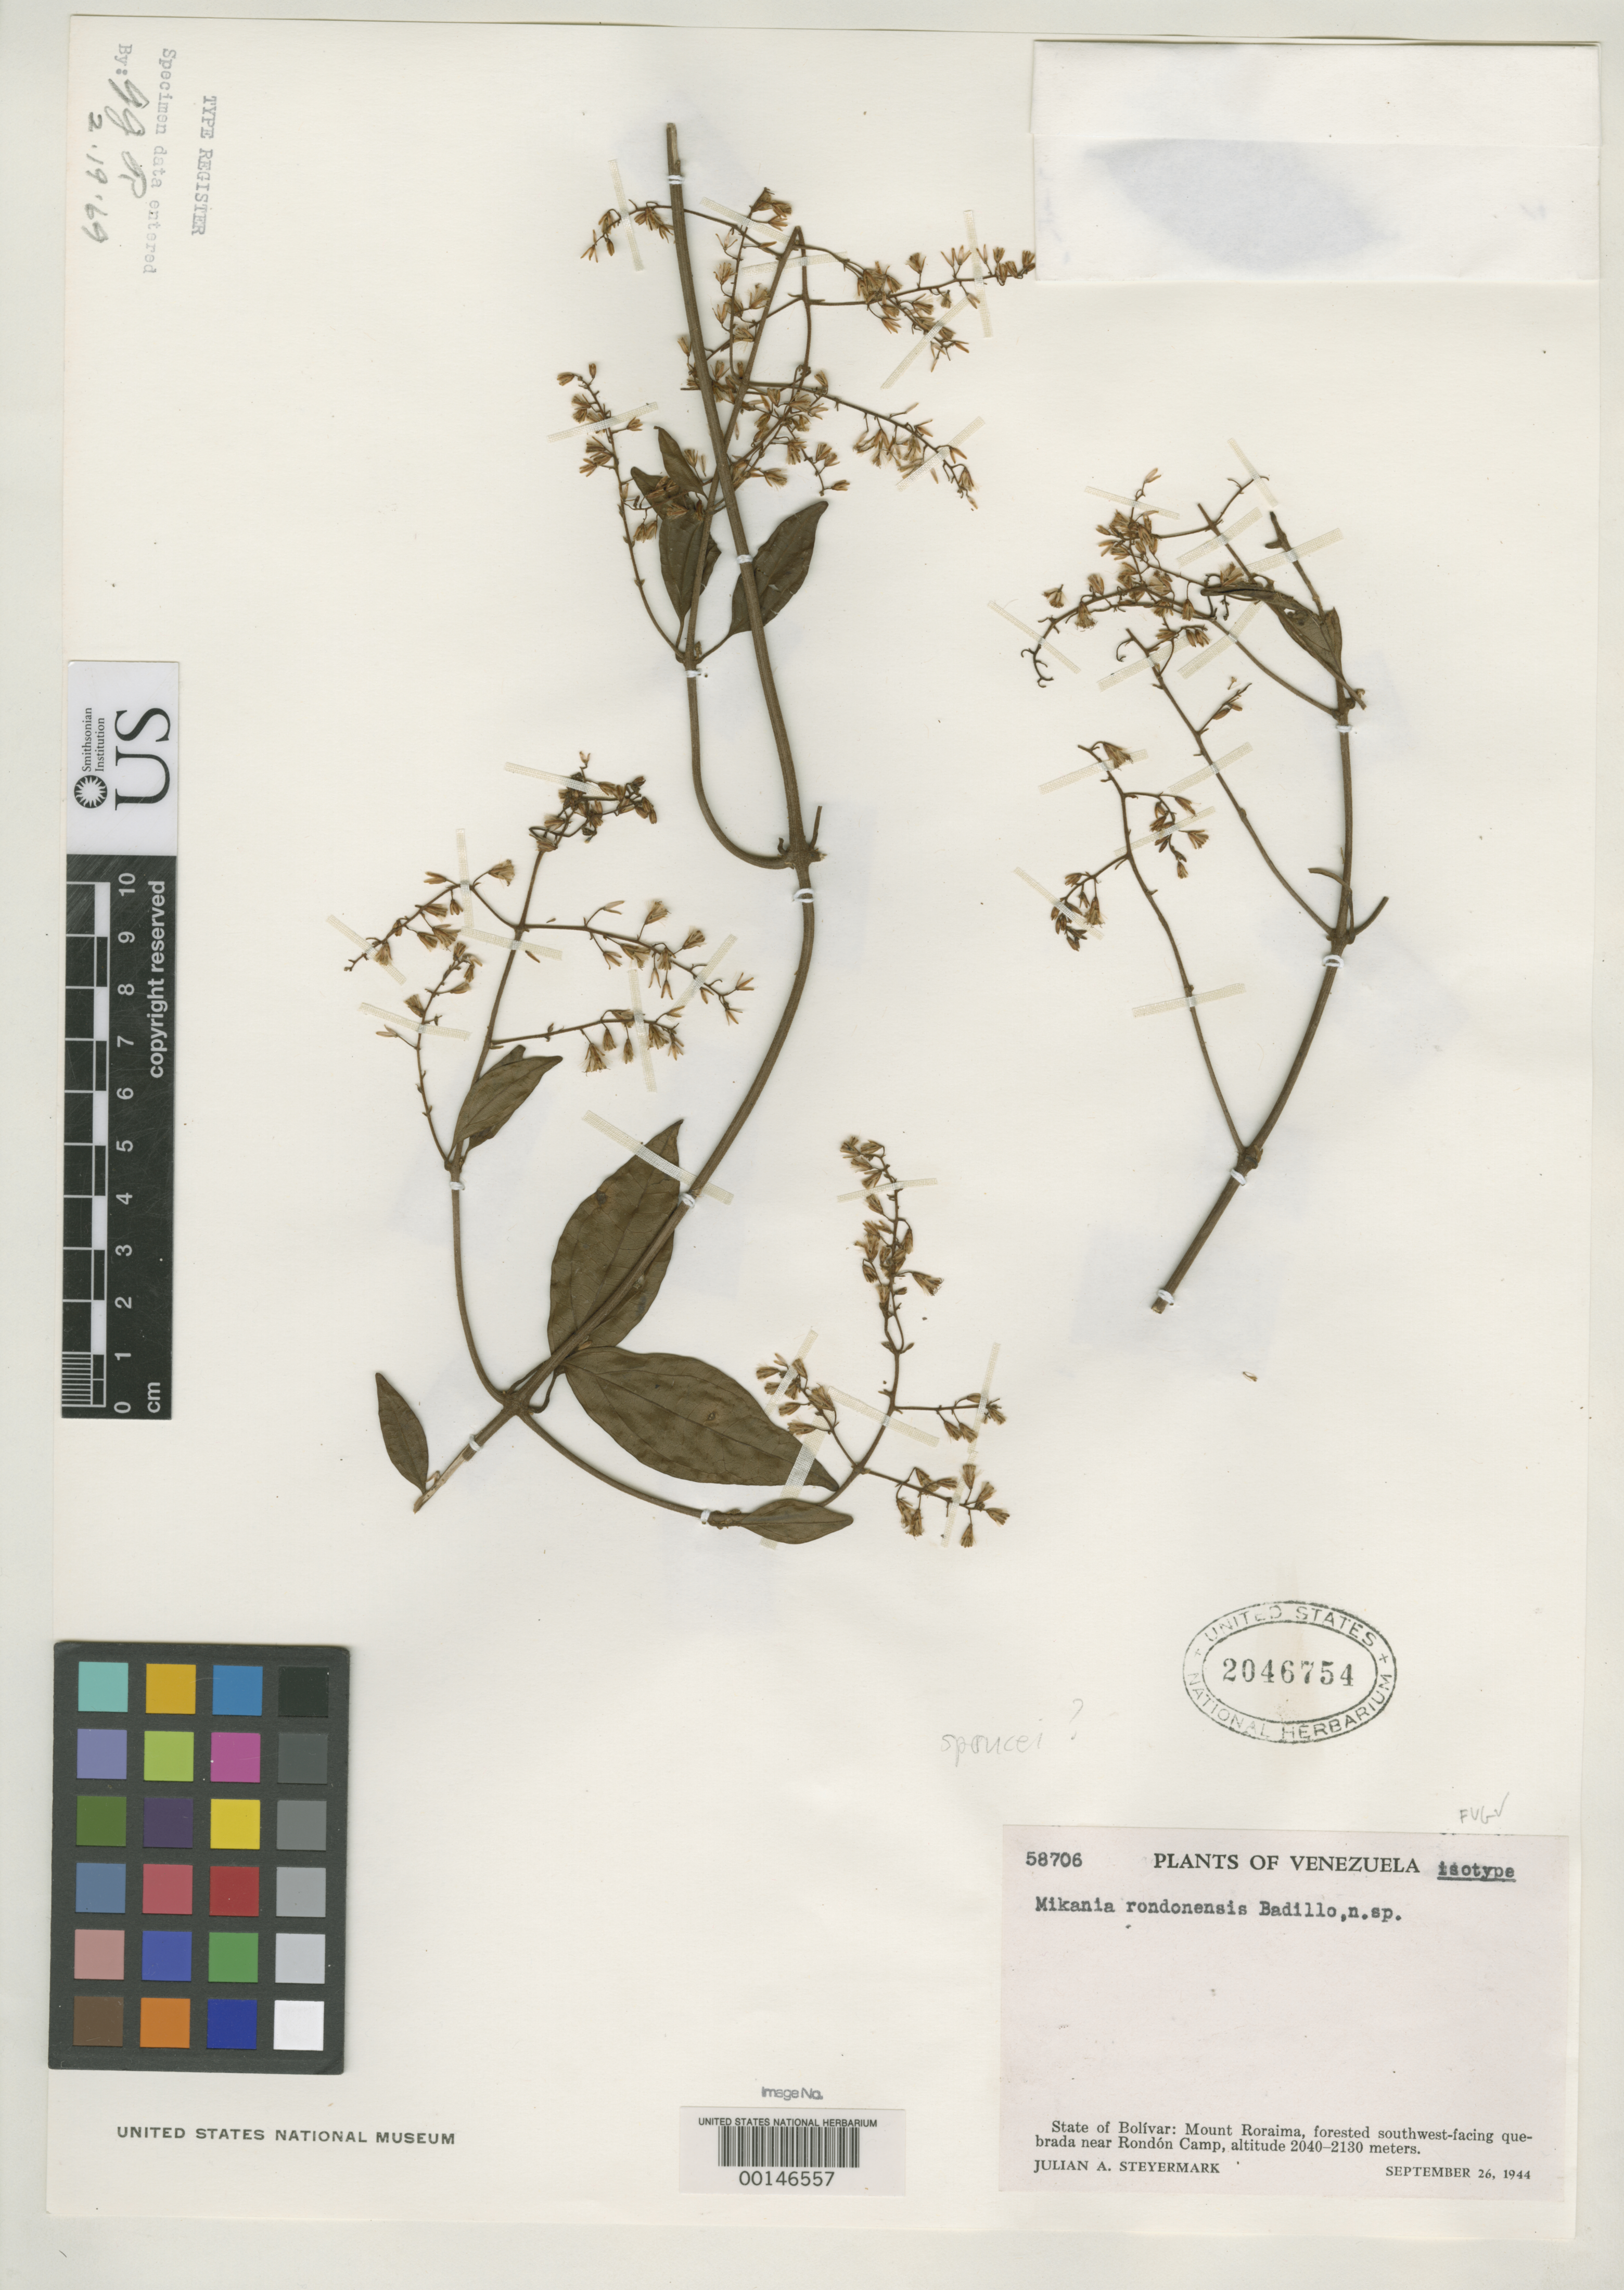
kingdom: Plantae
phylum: Tracheophyta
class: Magnoliopsida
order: Asterales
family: Asteraceae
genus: Mikania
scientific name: Mikania rondonensis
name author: V.M. Badillo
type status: Isotype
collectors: J. Steyermark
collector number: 58706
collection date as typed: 26 Sep 1944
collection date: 1944-09-26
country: Venezuela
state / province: Bolivar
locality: Mt. Roraima.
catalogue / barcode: US 2046754